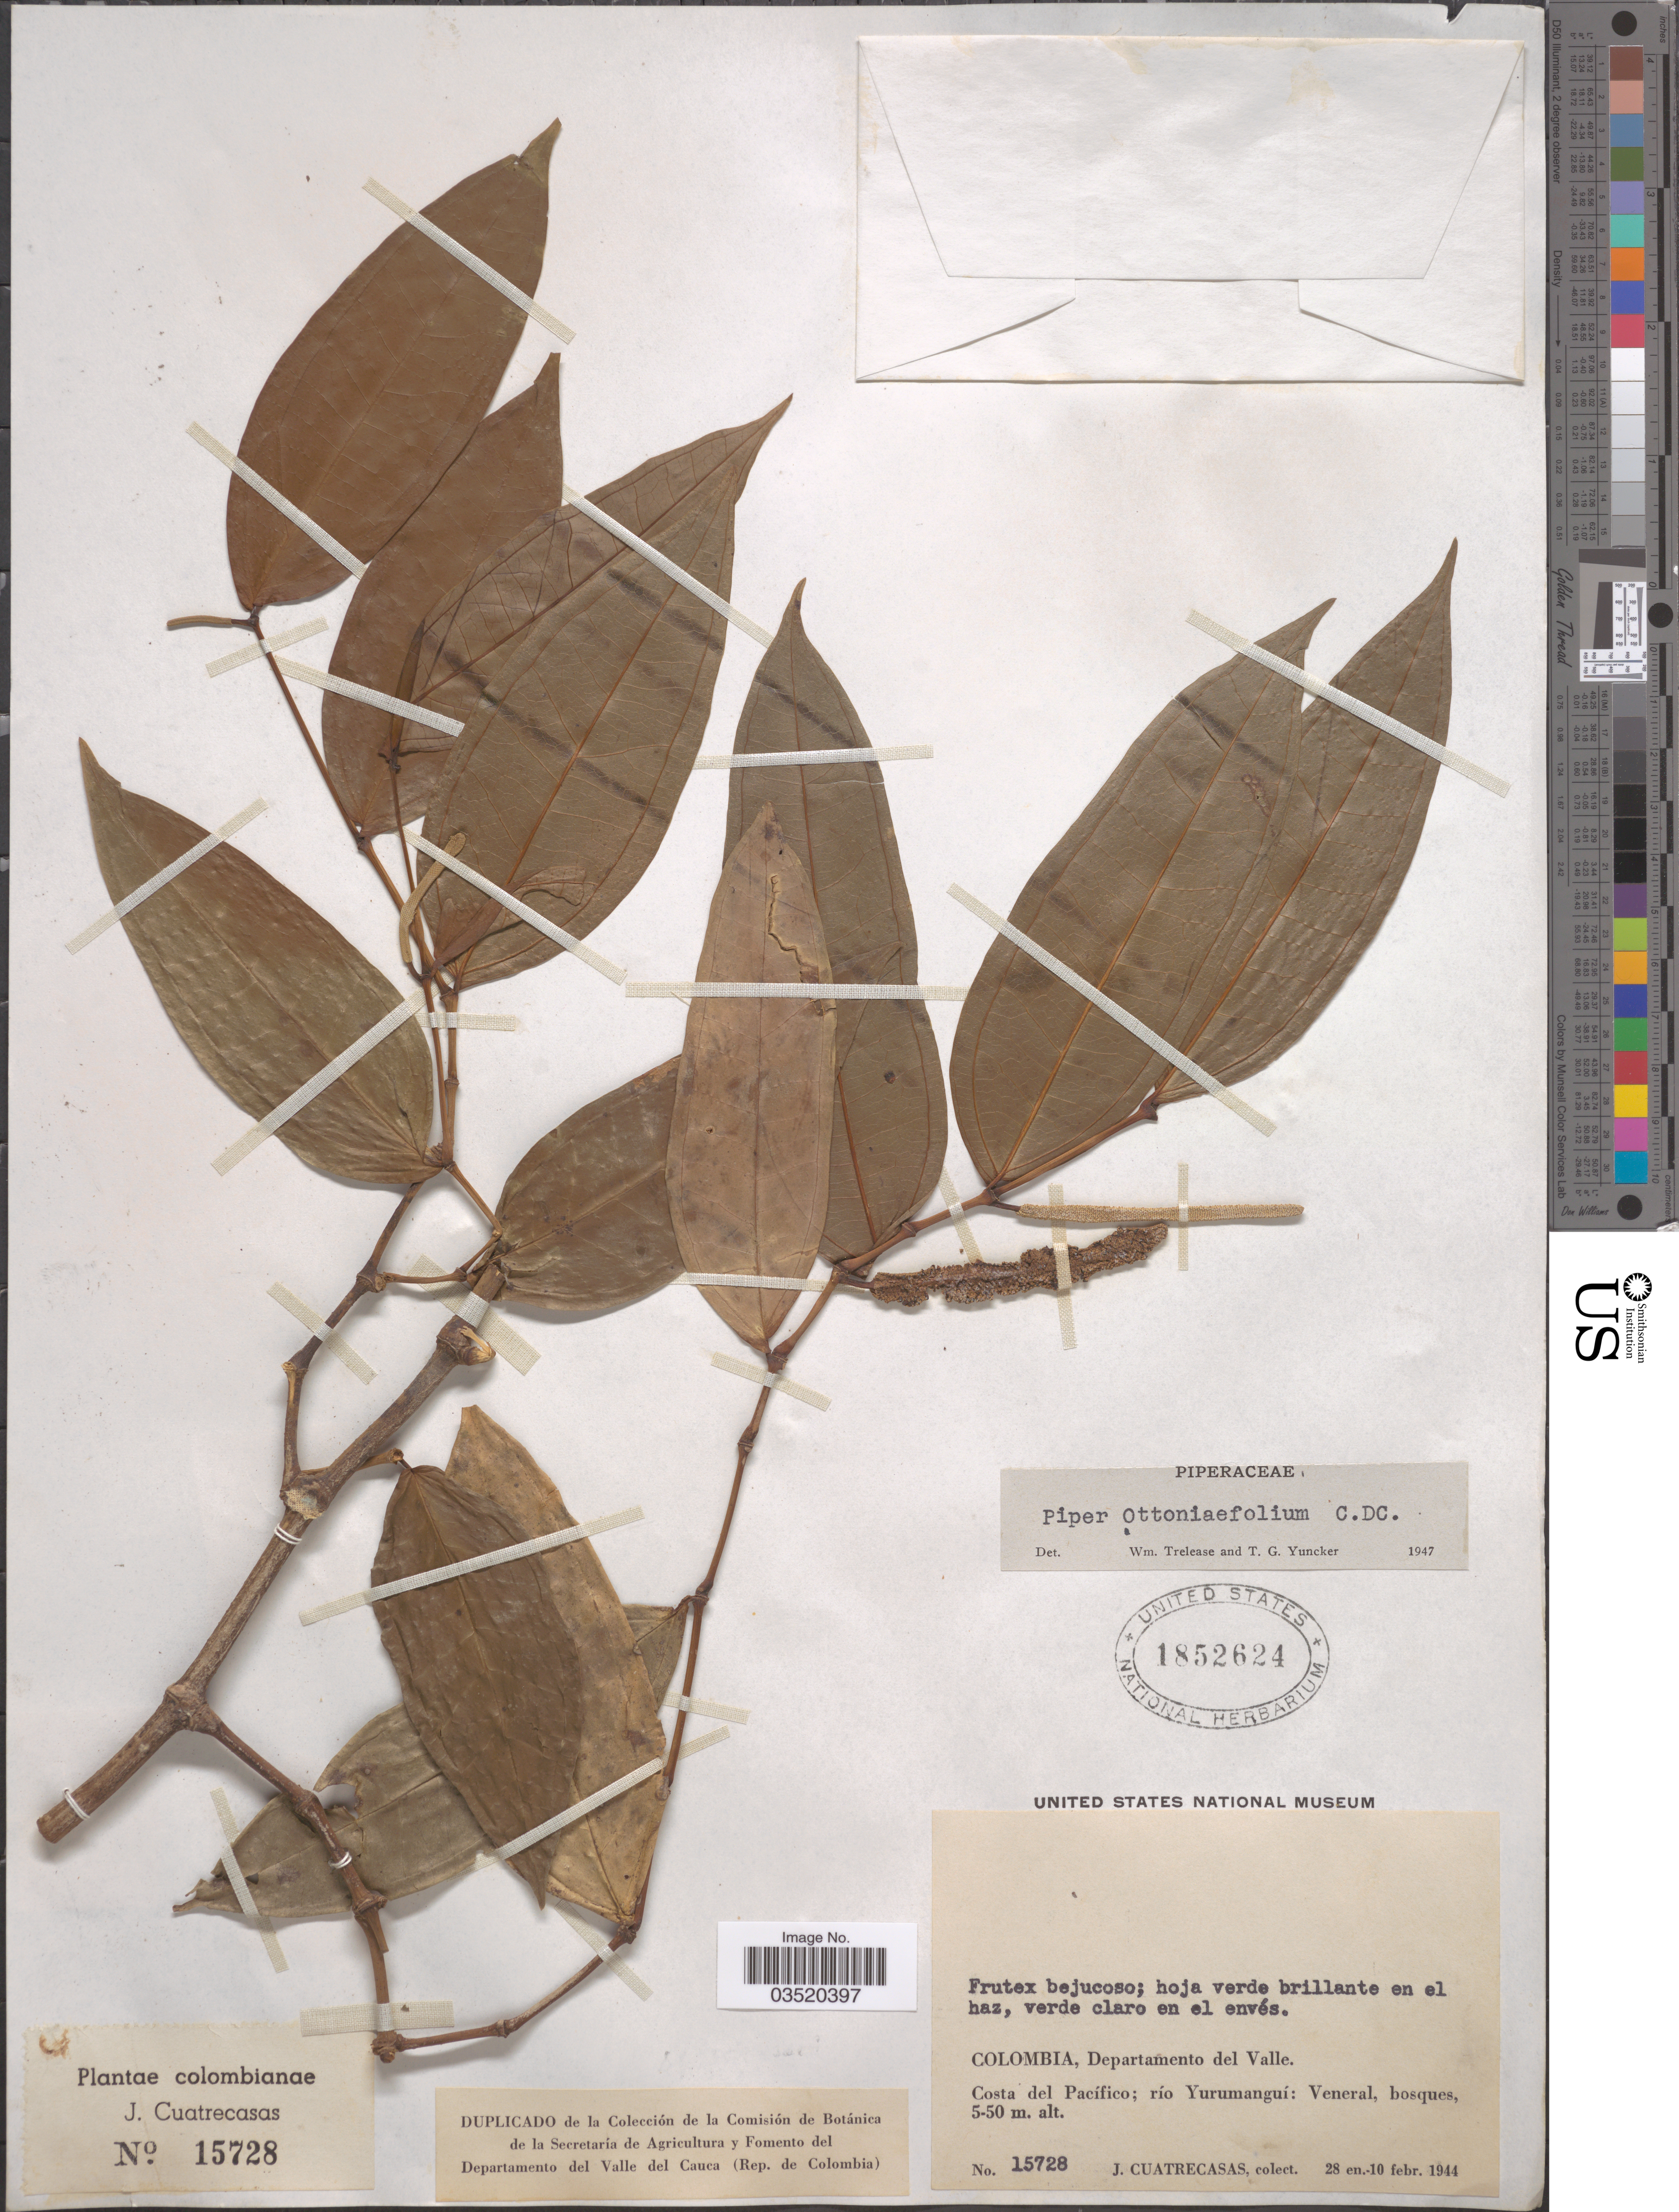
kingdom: Plantae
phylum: Tracheophyta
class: Magnoliopsida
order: Piperales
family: Piperaceae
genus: Piper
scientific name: Piper ottoniifolium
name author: C. DC.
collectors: J. Cuatrecasas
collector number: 15728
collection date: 1944-01-28/1944-02-10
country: Colombia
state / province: Valle del Cauca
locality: Departamento del Valle. Costa del Pacífico; río Yurumanguí: Veneral.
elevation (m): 5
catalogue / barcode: US 1852624